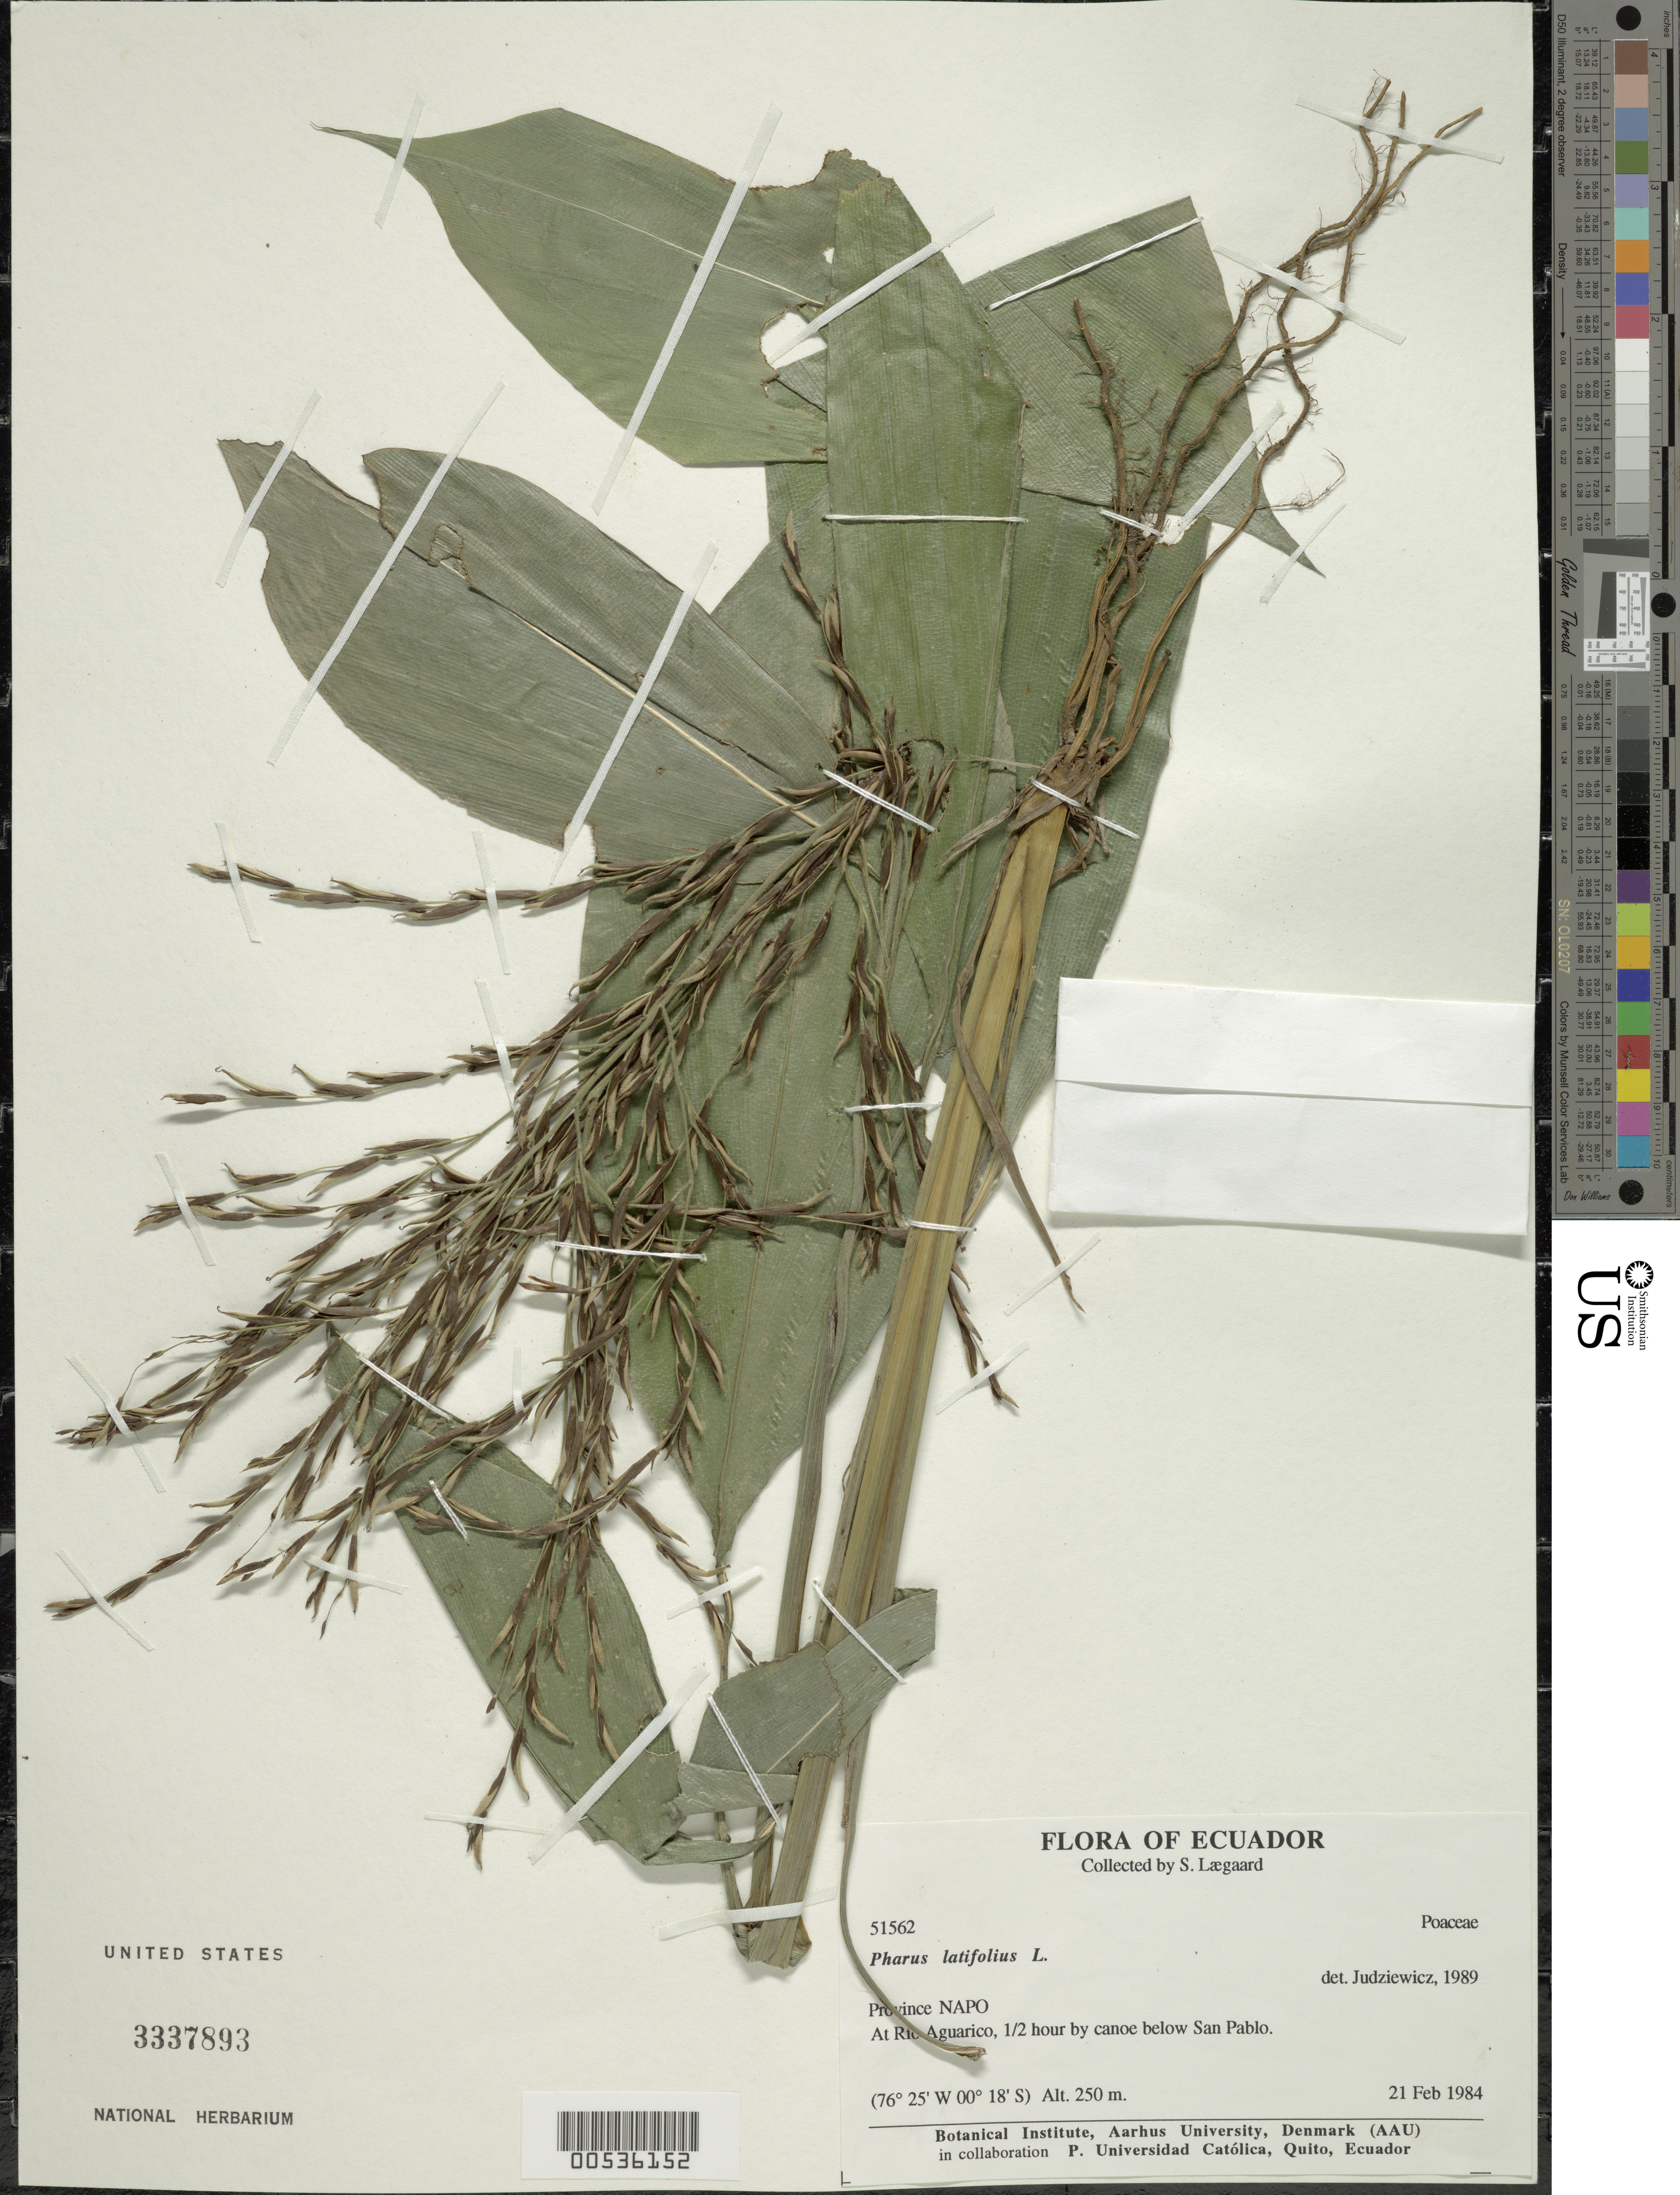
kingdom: Plantae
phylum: Tracheophyta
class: Liliopsida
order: Poales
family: Poaceae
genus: Pharus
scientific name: Pharus latifolius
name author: L.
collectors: S. Lægaard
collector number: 51562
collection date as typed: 21 Feb 1984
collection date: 1984-02-21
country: Ecuador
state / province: Napo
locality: Rio aguaRico, below San Pablo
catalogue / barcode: US 3337893